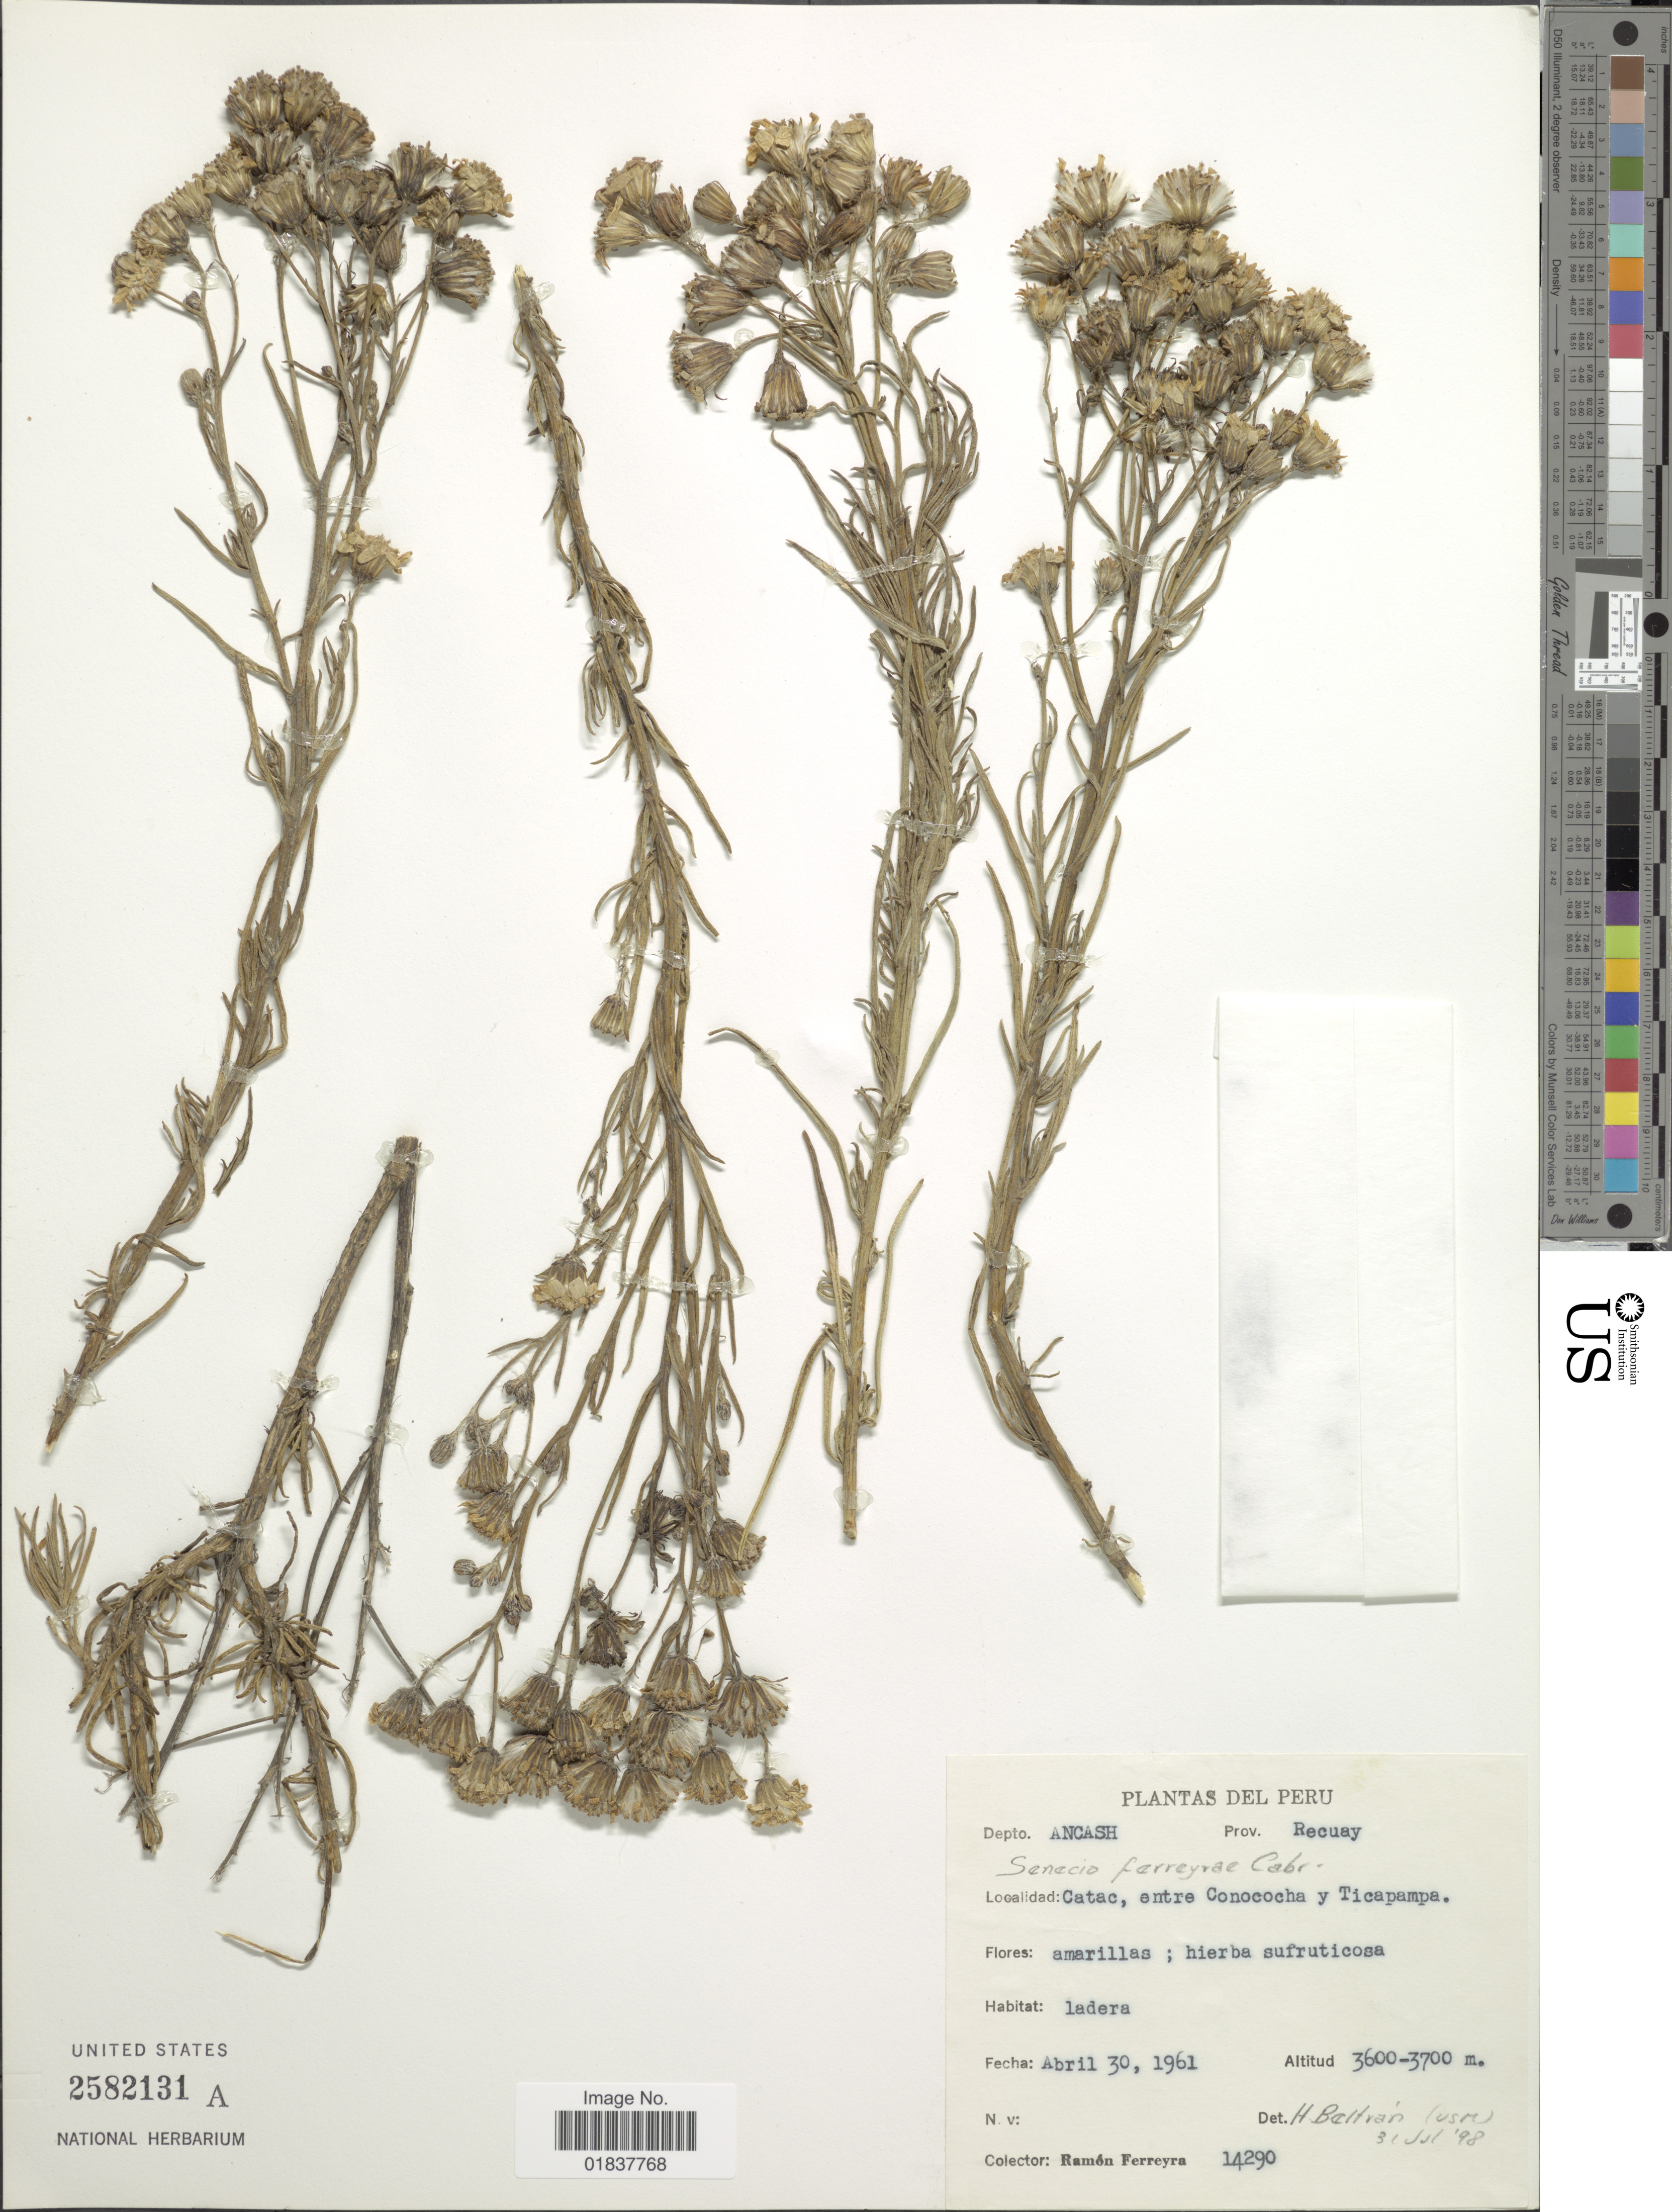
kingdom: Plantae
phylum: Tracheophyta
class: Magnoliopsida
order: Asterales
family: Asteraceae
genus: Senecio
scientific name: Senecio ferreyrae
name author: Cabrera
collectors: R. A. Ferreyra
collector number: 14290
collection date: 1961-04-30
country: Peru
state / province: Ancash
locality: Prov. Recuay, Catac, entre Conococha y Ticapampa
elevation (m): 3600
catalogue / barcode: US 2582131A